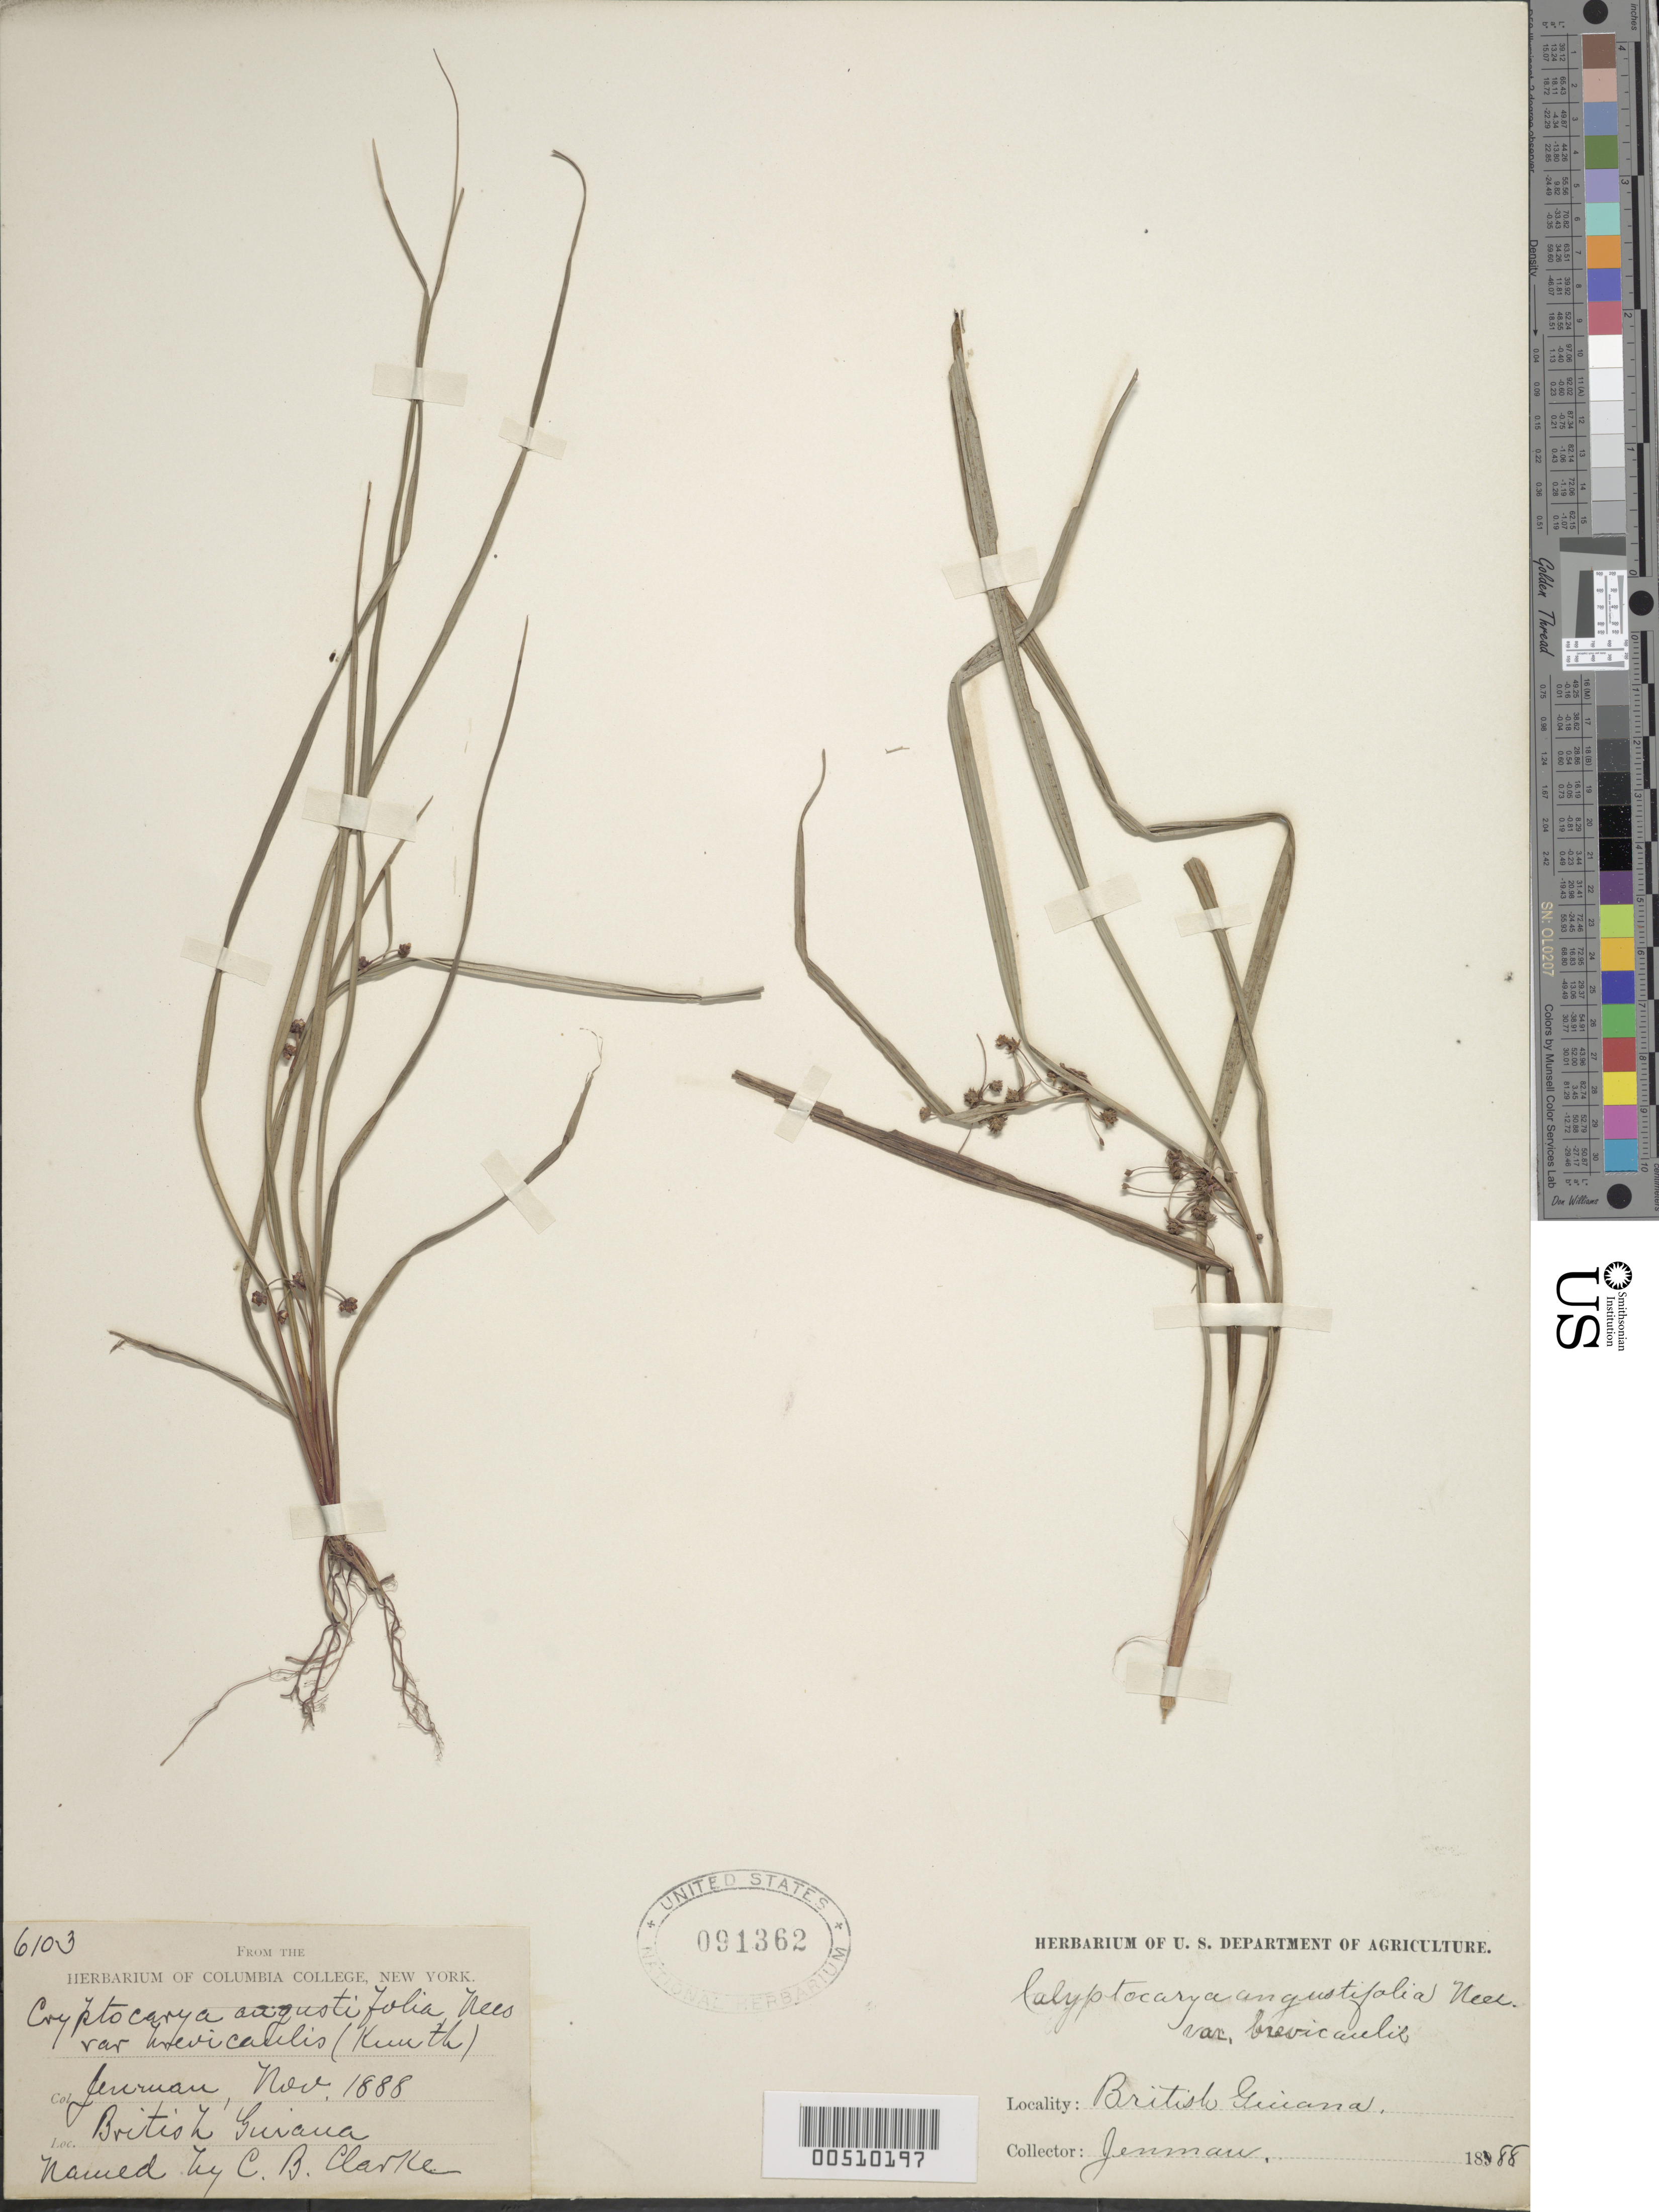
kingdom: Plantae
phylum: Tracheophyta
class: Liliopsida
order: Poales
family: Cyperaceae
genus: Calyptrocarya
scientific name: Calyptrocarya glomerulata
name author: (Brongn.) Urb.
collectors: G. S. Jenman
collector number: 6103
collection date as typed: Nov 1888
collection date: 1888-11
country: Guyana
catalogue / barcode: US 91362